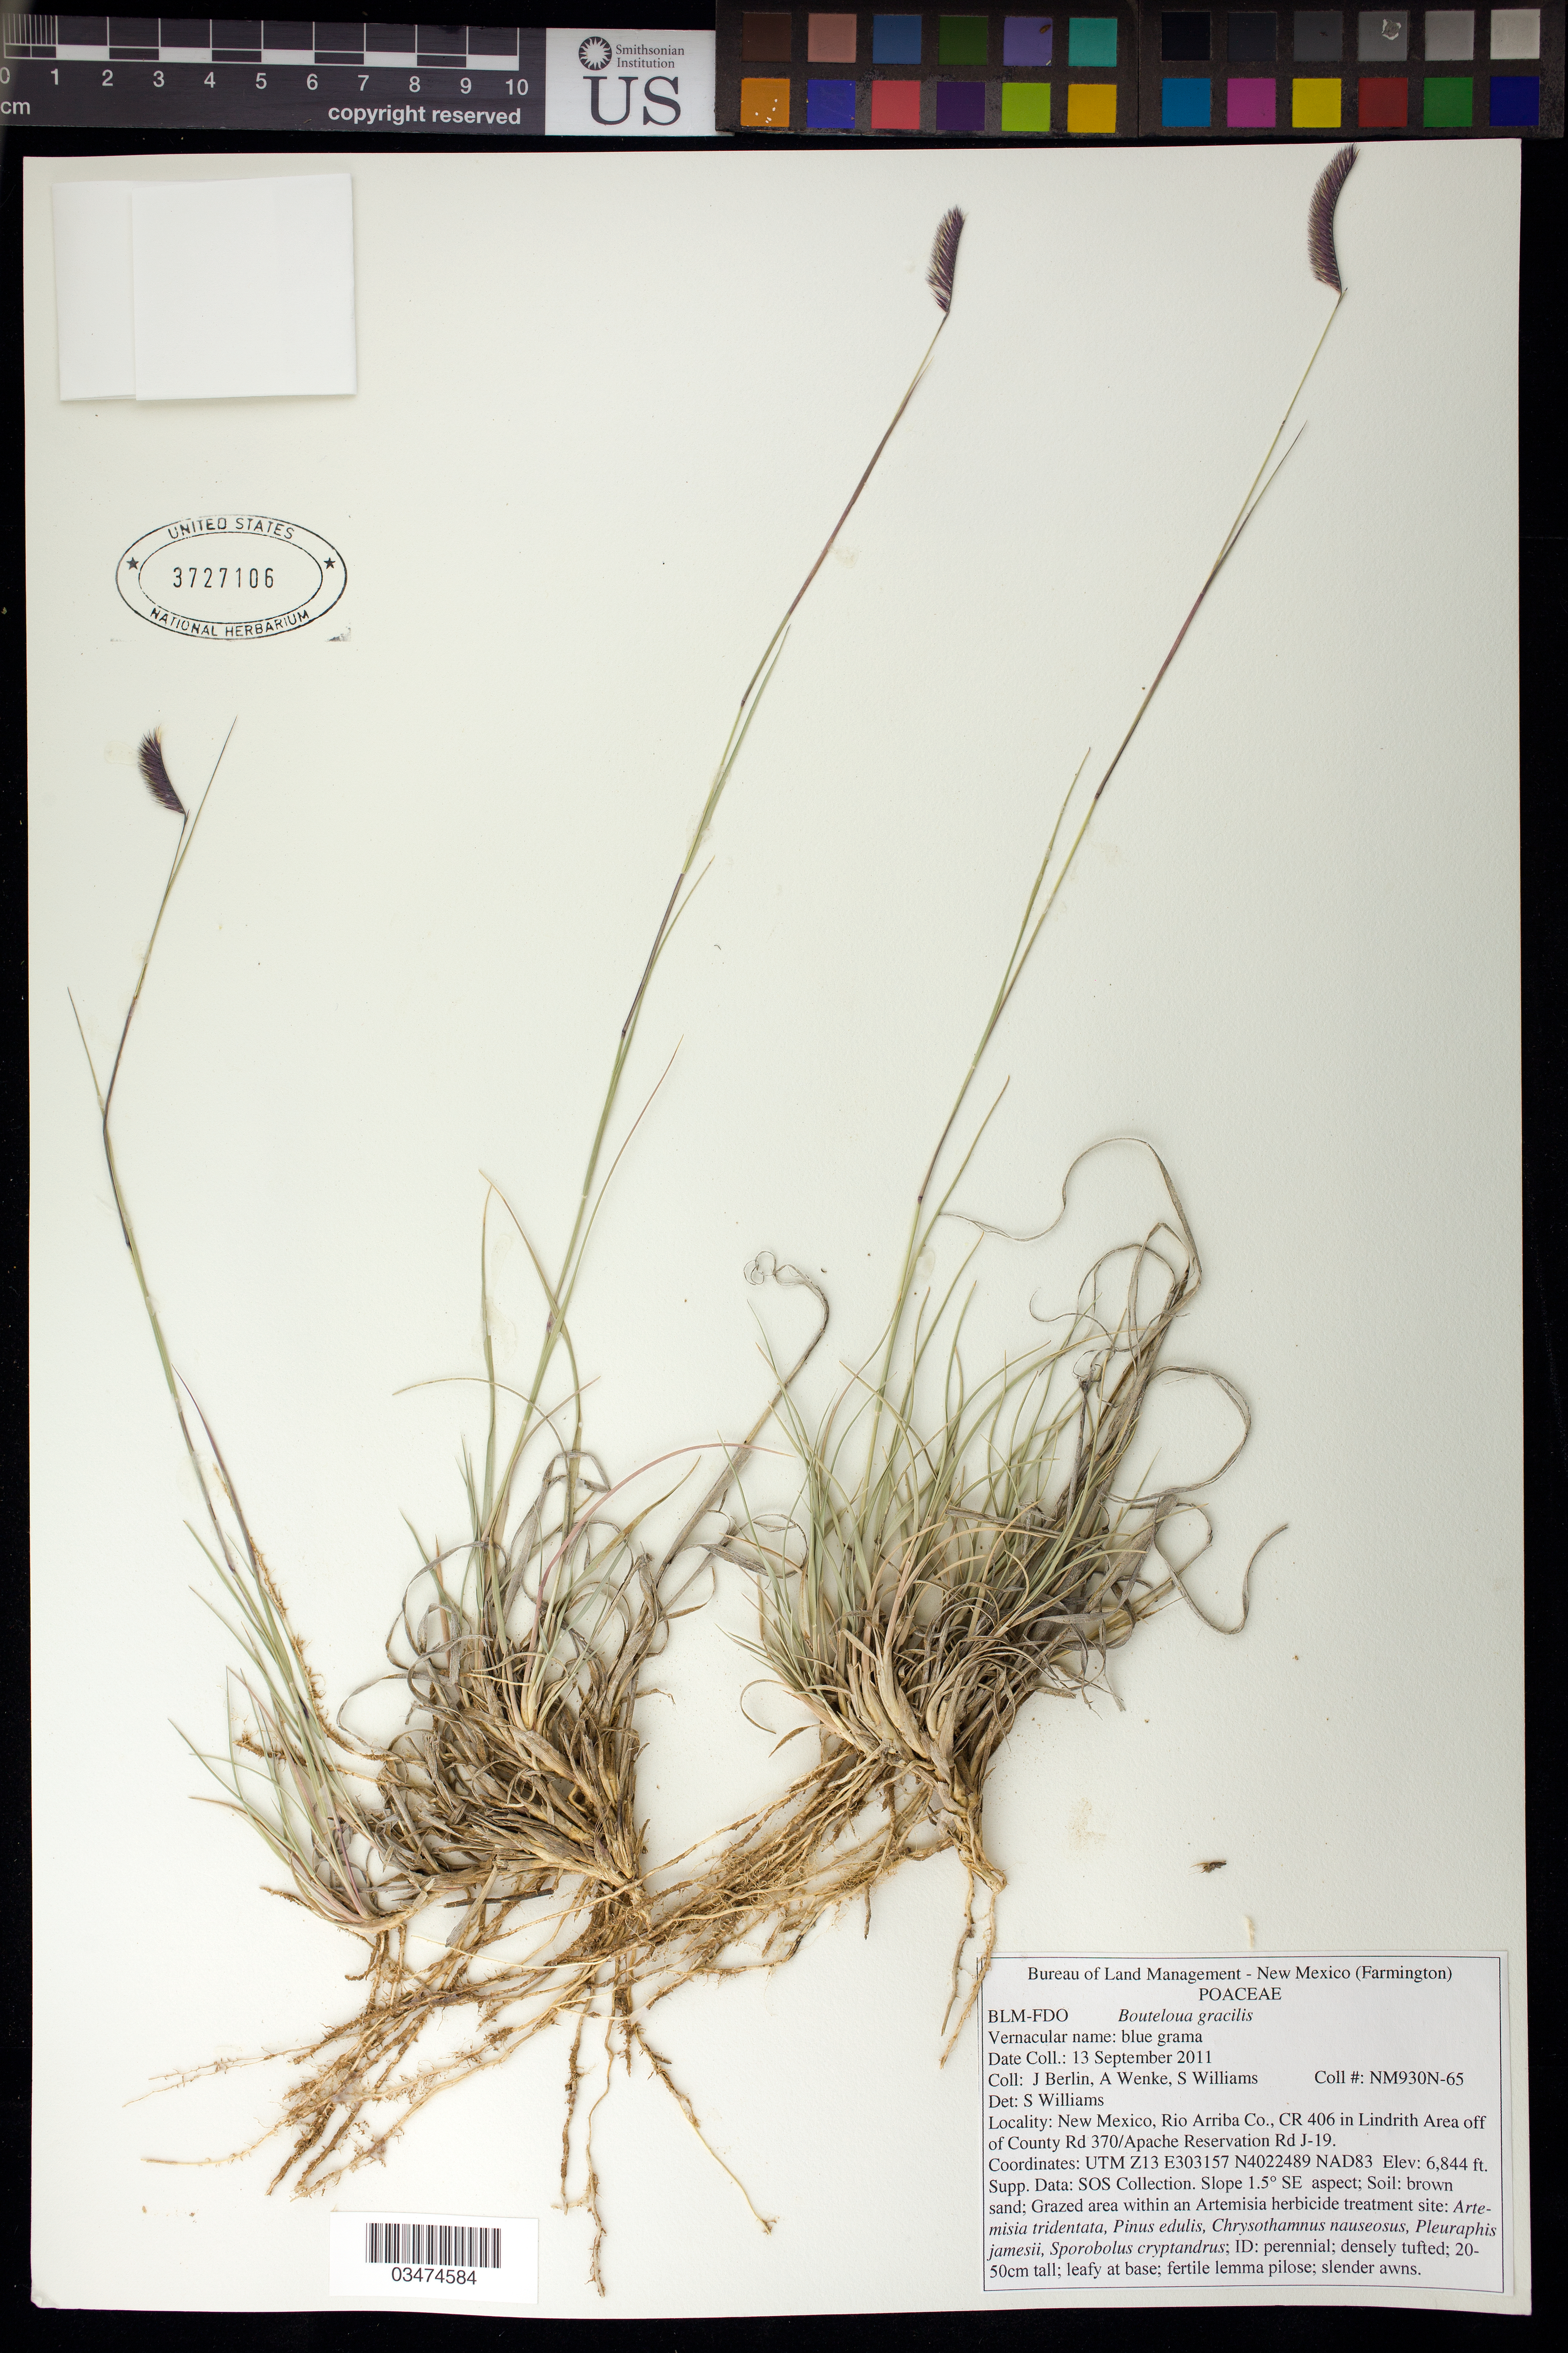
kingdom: Plantae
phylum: Tracheophyta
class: Liliopsida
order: Poales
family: Poaceae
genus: Bouteloua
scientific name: Bouteloua gracilis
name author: (Kunth) Lag. ex Griffiths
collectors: J. Berlin, A. Wenke & S. Williams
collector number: NM930N-65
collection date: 2011-09-13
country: United States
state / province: New Mexico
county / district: Rio Arriba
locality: CR 406 in Lindrith Area off of County Rd 370/Apache Reservation Rd J-19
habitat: Soil: brown sand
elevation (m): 2086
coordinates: N4022489, E303157 e303157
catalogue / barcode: US 3727106